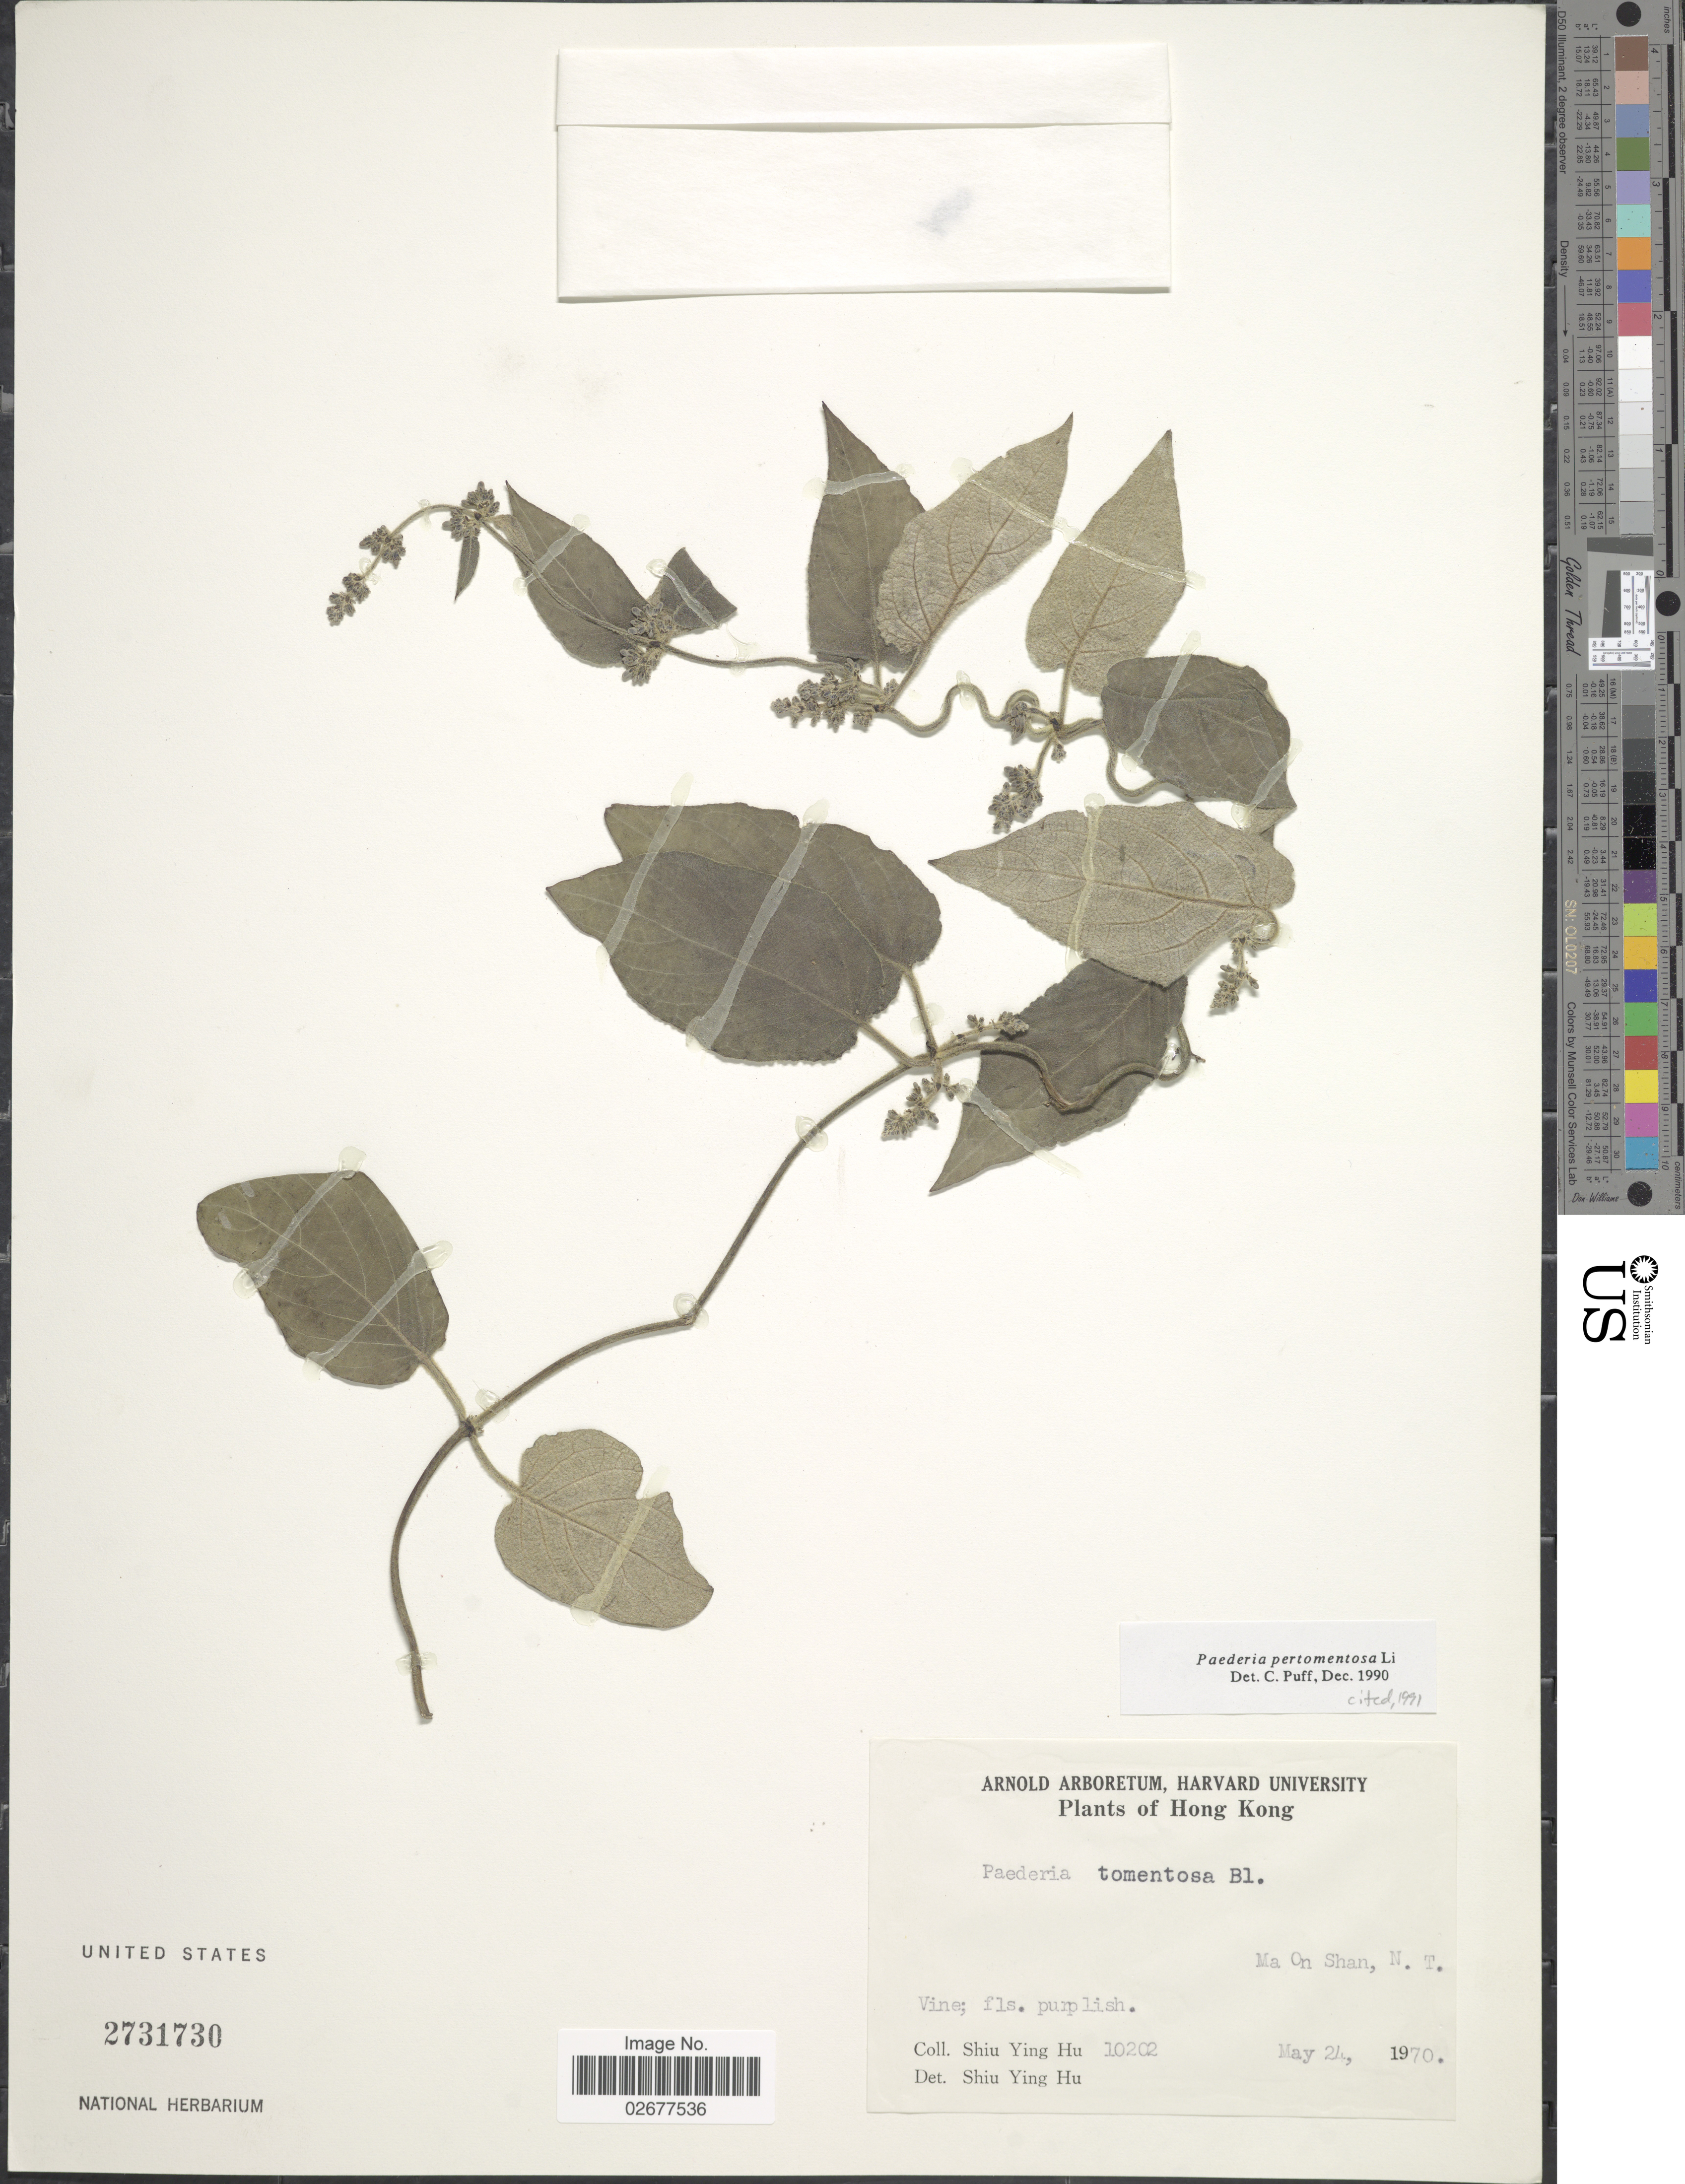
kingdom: Plantae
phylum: Tracheophyta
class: Magnoliopsida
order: Gentianales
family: Rubiaceae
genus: Paederia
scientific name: Paederia pertomentosa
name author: Merr. ex H.L. Li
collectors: S. Y. Hu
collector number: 10202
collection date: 1970-05-24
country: China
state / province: Hong Kong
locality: Ma On Shan, N. T.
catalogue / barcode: US 2731730